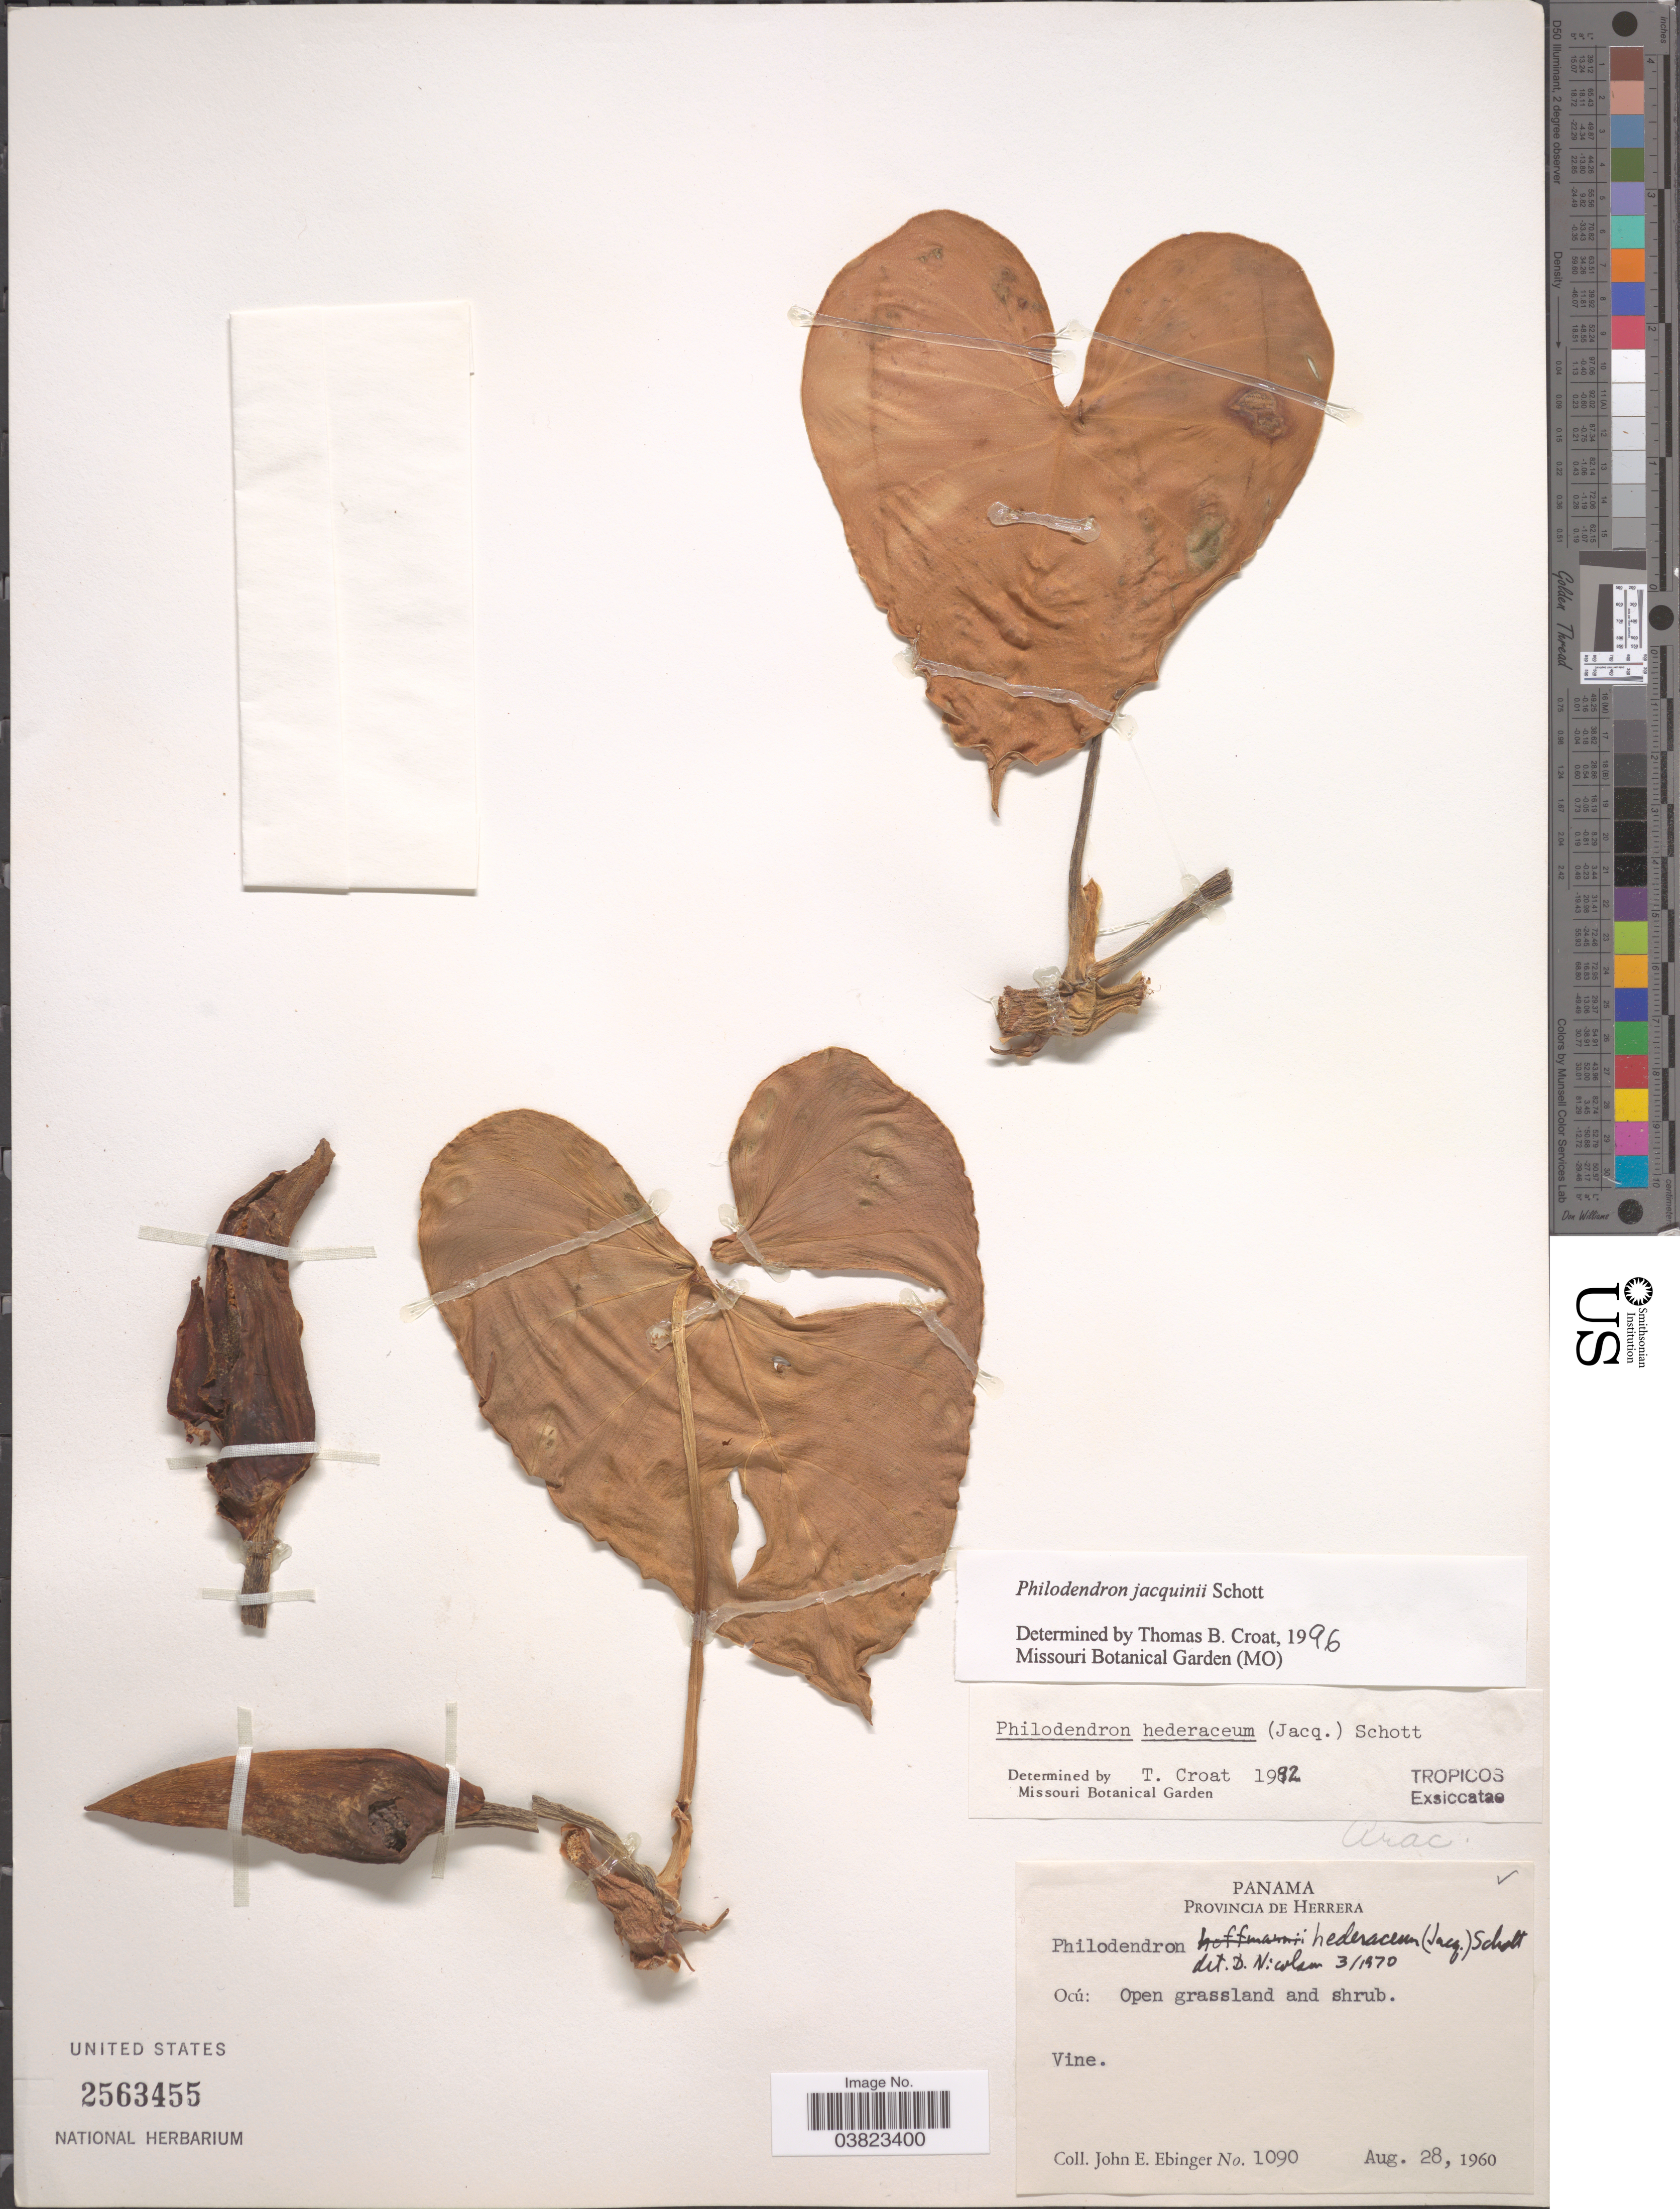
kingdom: Plantae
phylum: Tracheophyta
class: Liliopsida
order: Alismatales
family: Araceae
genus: Philodendron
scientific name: Philodendron jacquinii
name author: Schott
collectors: J. Ebinger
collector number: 1090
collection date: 1960-08-28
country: Panama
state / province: Herrera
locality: Ocú: Open grassland and shrub.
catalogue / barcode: US 2563455